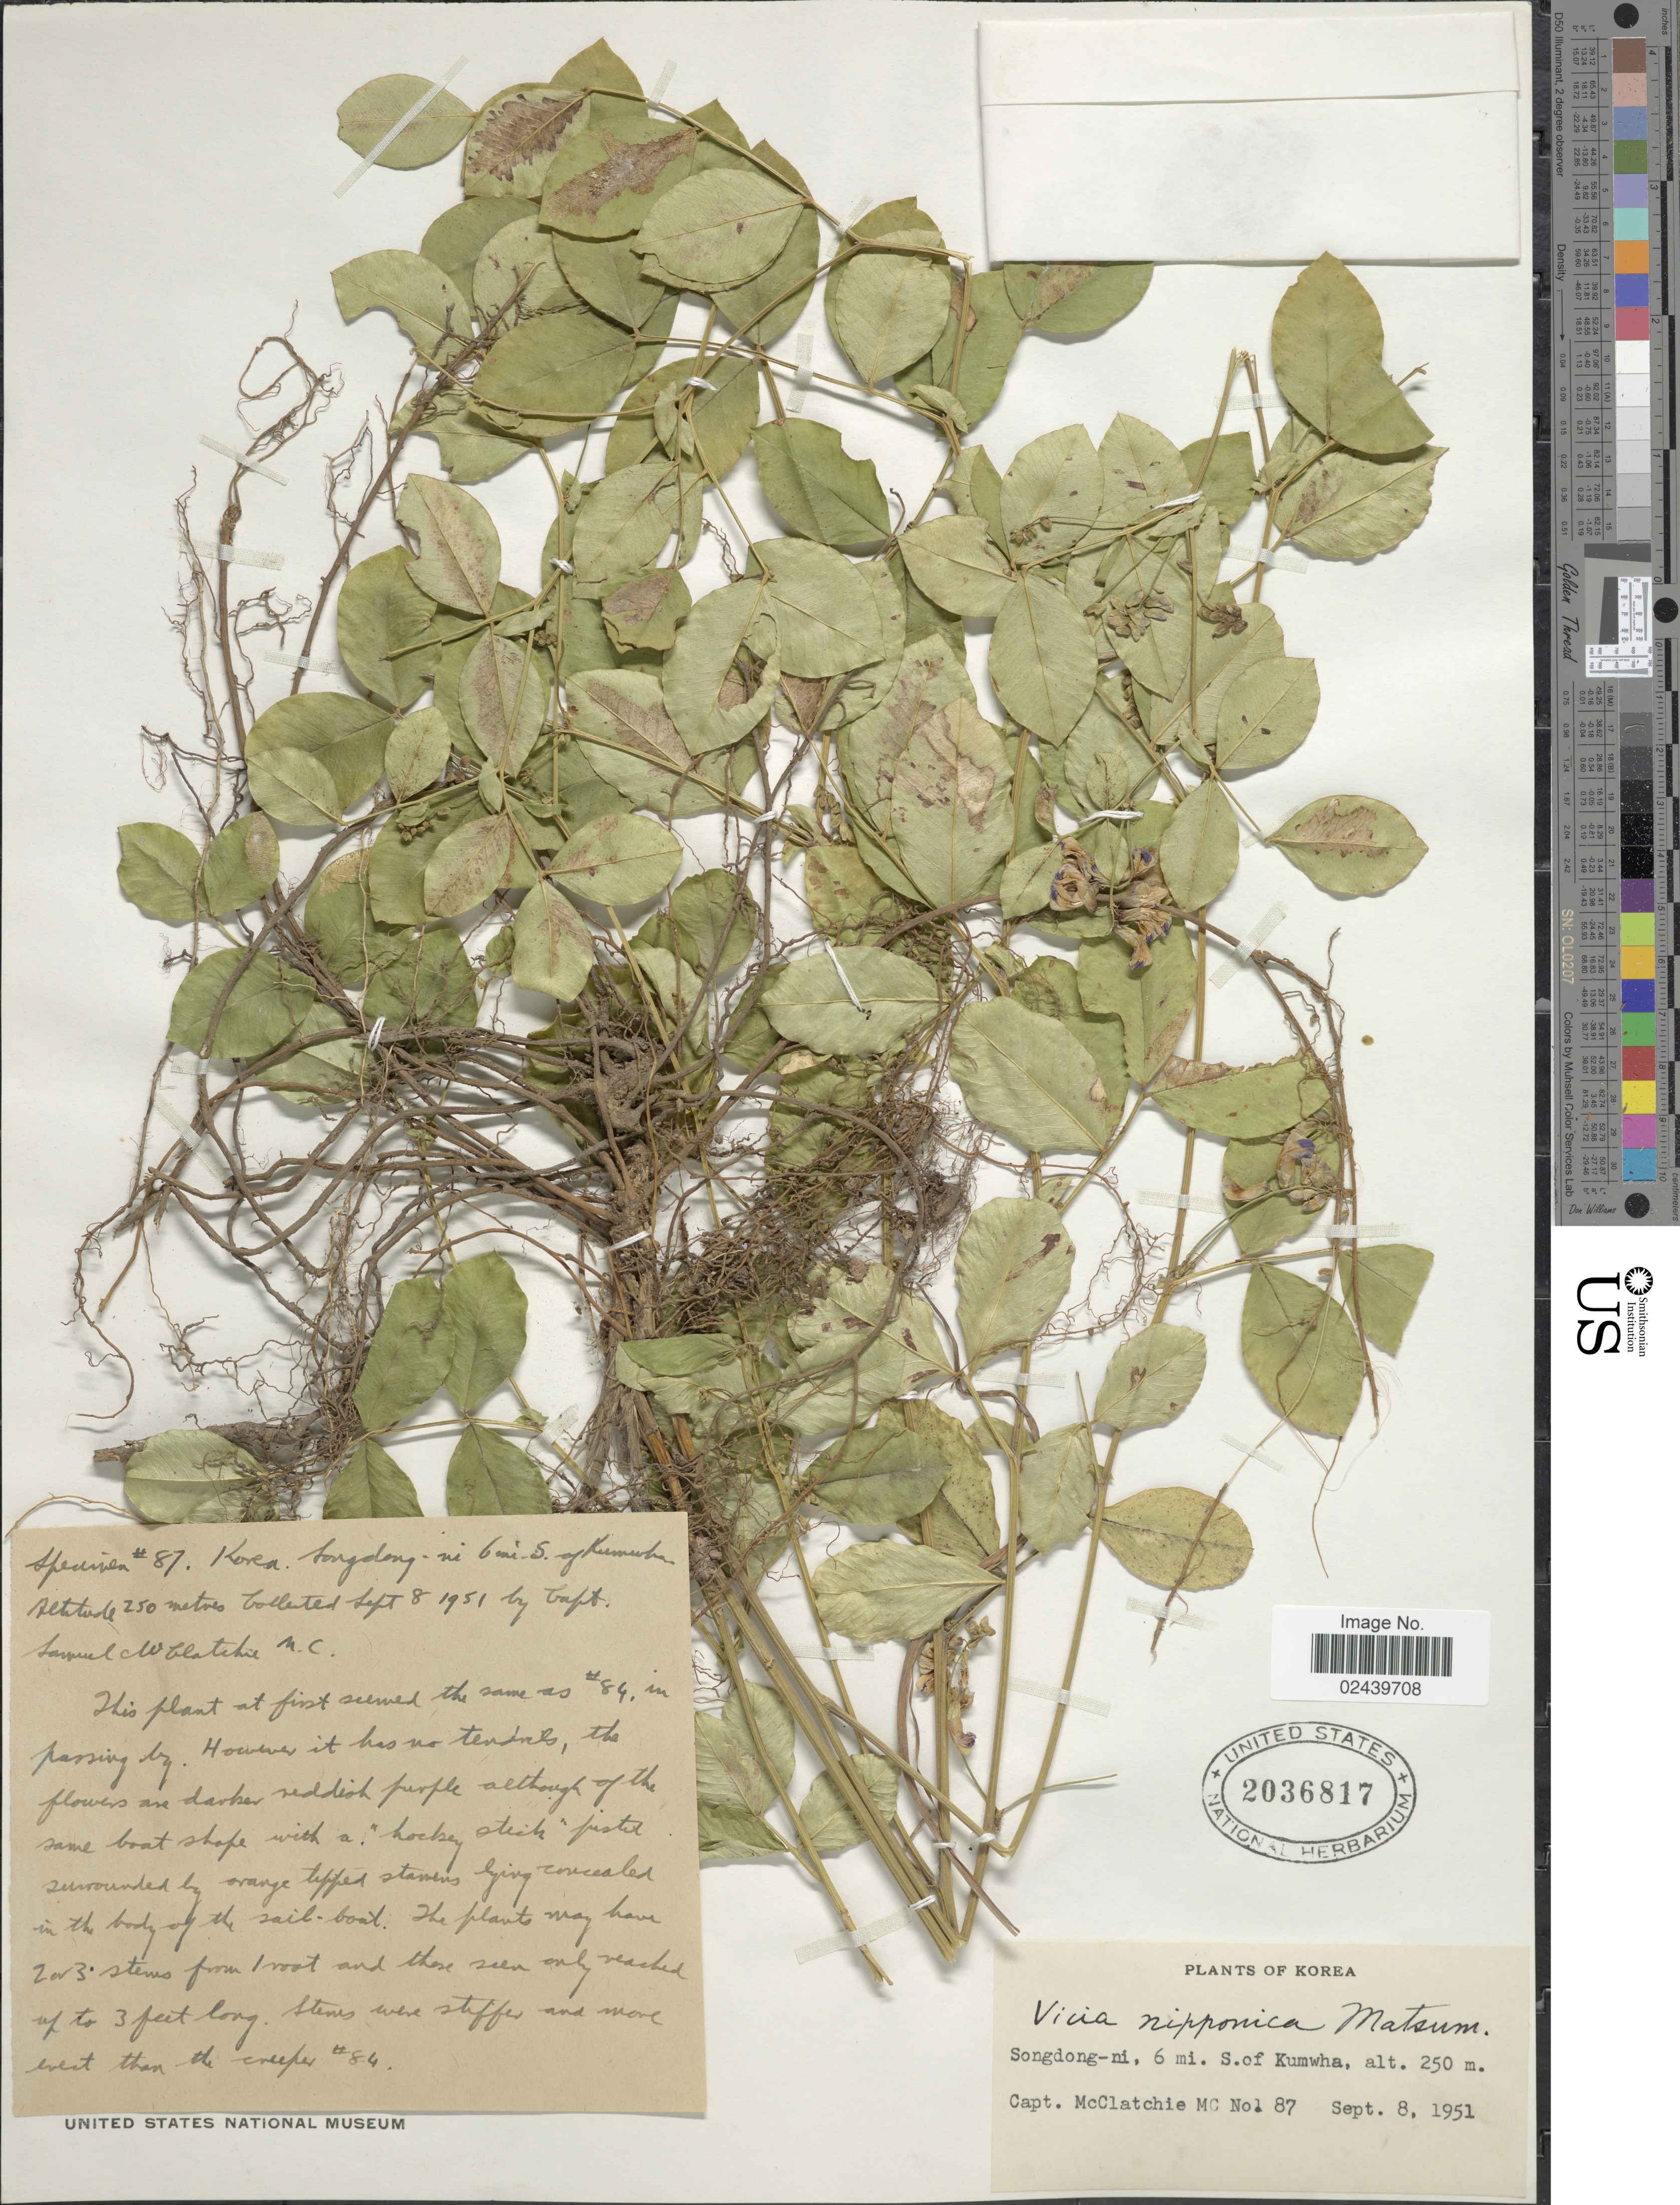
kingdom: Plantae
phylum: Tracheophyta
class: Magnoliopsida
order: Fabales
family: Fabaceae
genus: Vicia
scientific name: Vicia nipponica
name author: Matsum.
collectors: S. McClatchie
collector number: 87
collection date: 1951-09-08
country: South Korea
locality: Songdong-ni, 6 mi. S. of Kumwha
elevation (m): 250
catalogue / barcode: US 2036817